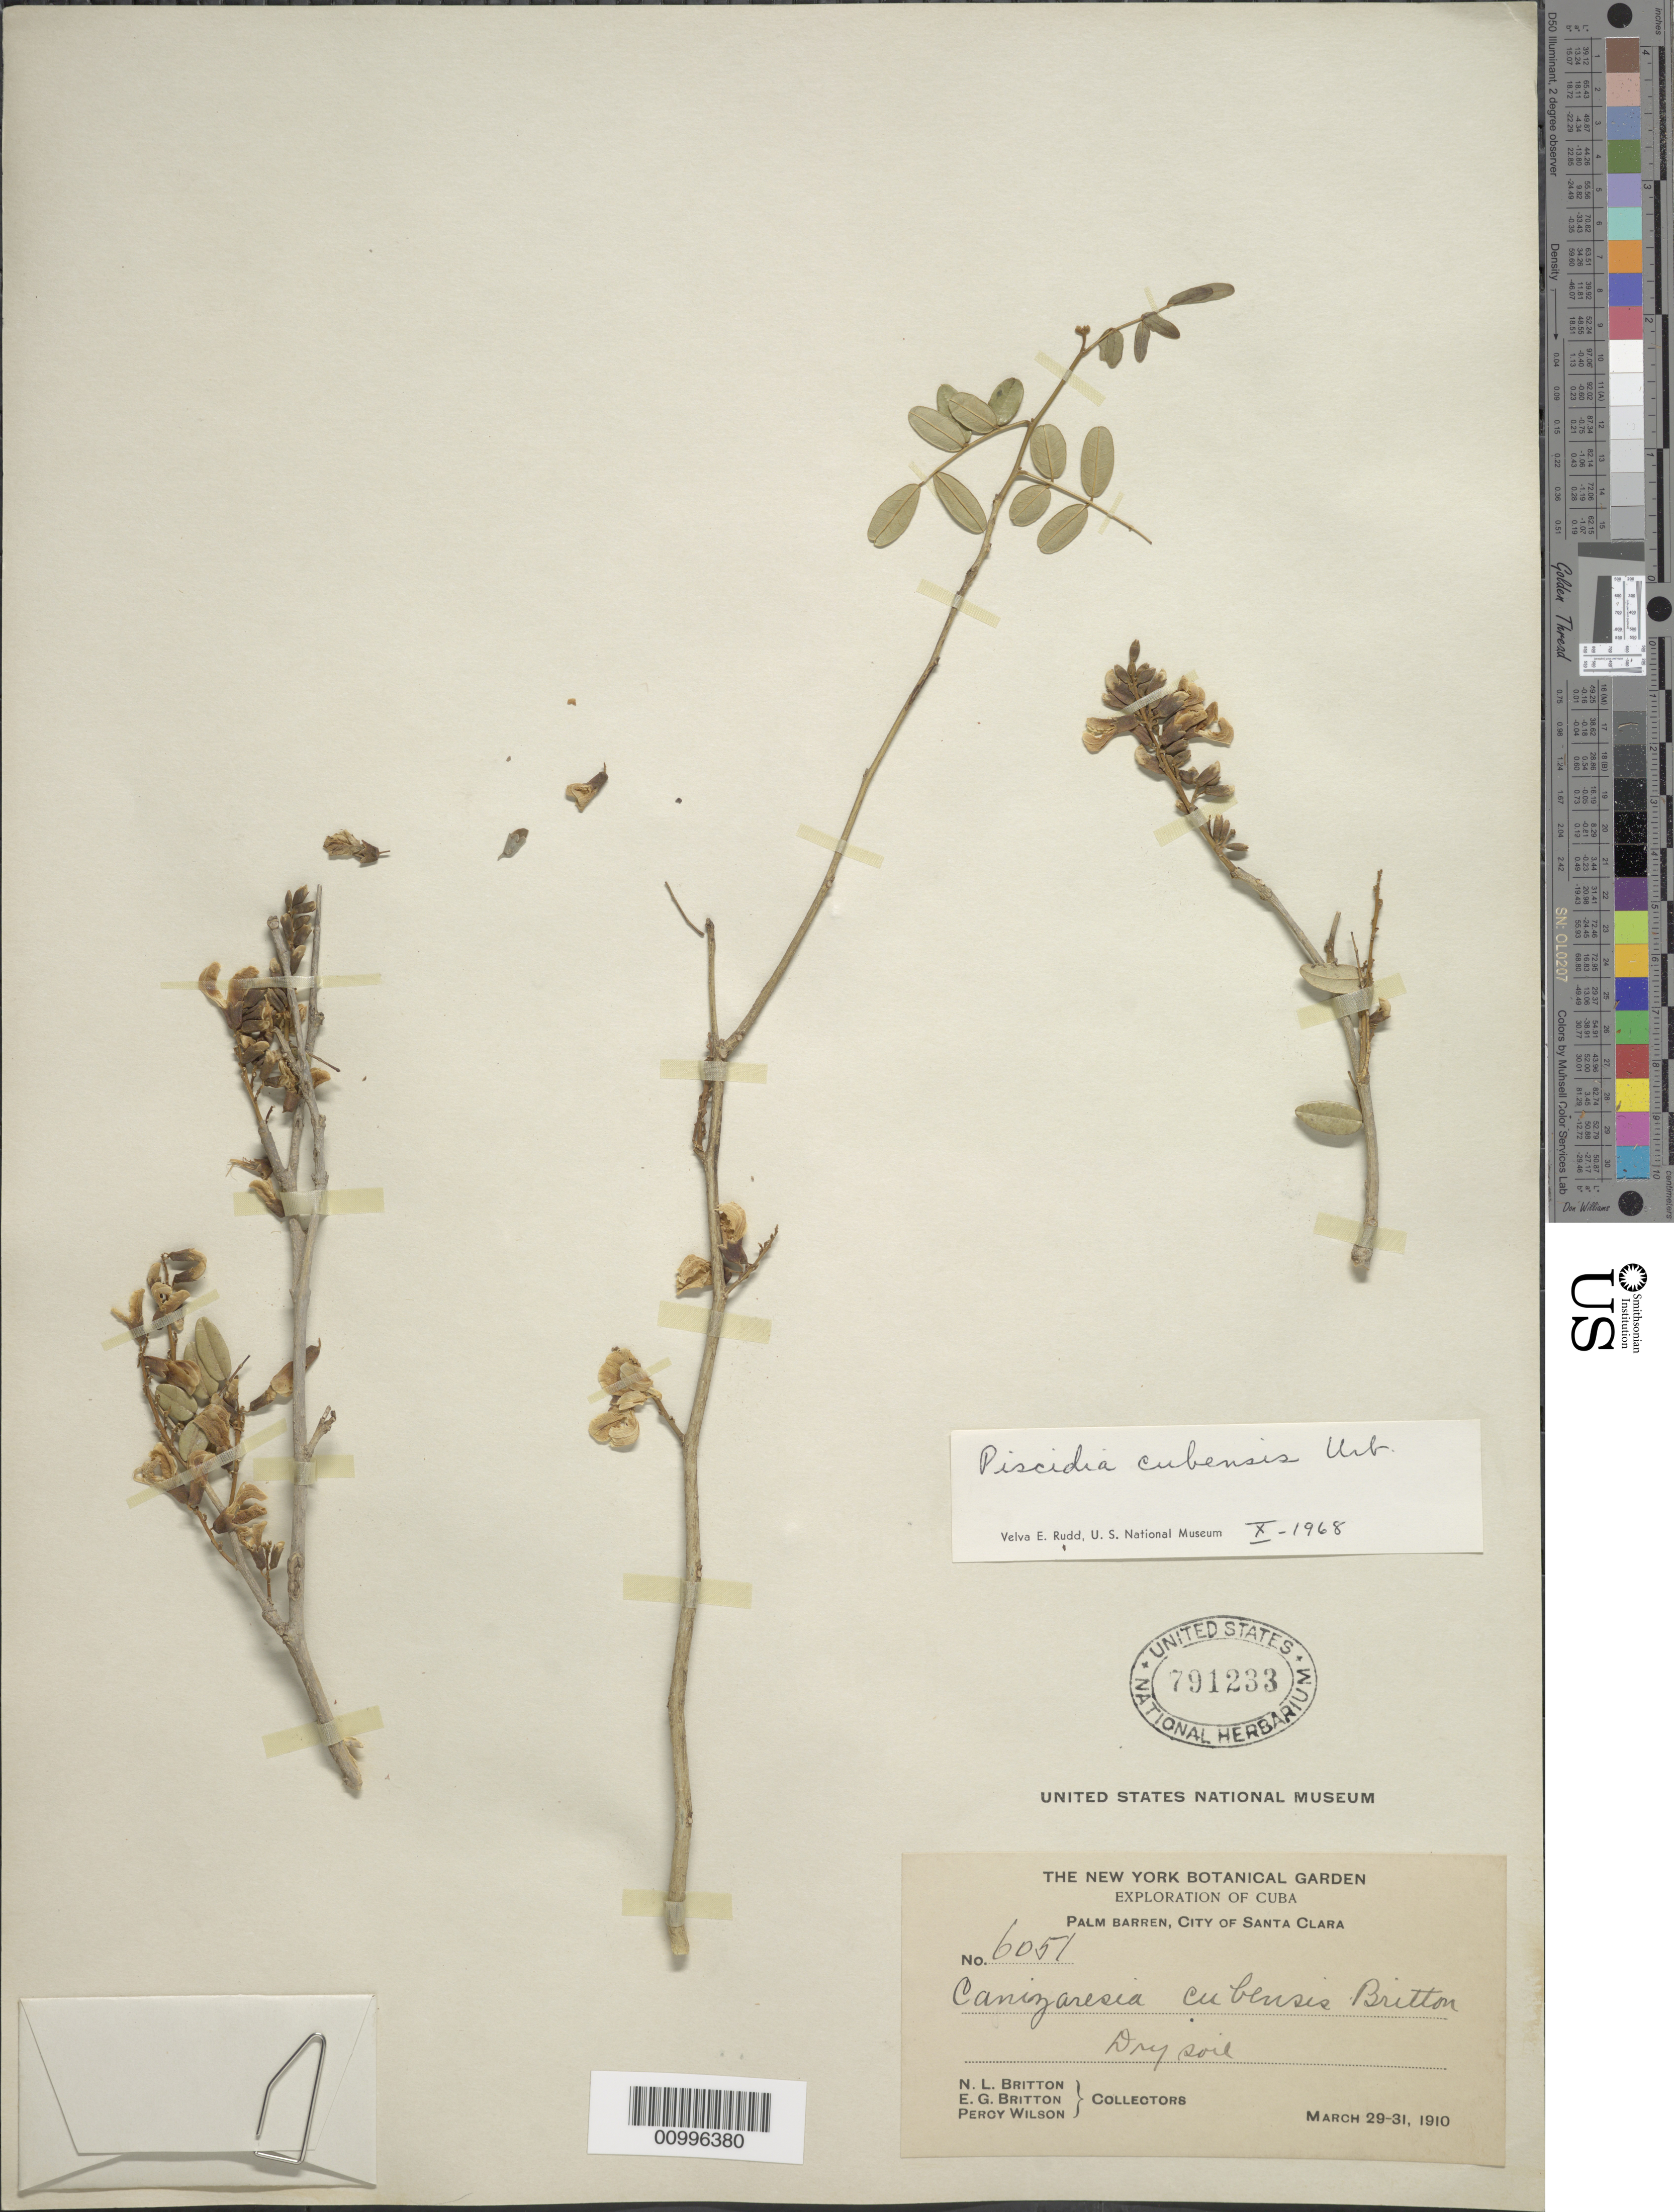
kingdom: Plantae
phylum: Tracheophyta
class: Magnoliopsida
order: Fabales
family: Fabaceae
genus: Piscidia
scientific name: Piscidia cubensis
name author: Urb.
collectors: E. G. Britton, N. Britton & P. Wilson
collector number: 6051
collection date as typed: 29 Mar 1910 to 31 Mar 1910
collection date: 1910-03-29/1910-03-31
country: Cuba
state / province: Villa Clara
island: Cuba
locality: Santa Clara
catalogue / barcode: US 791233